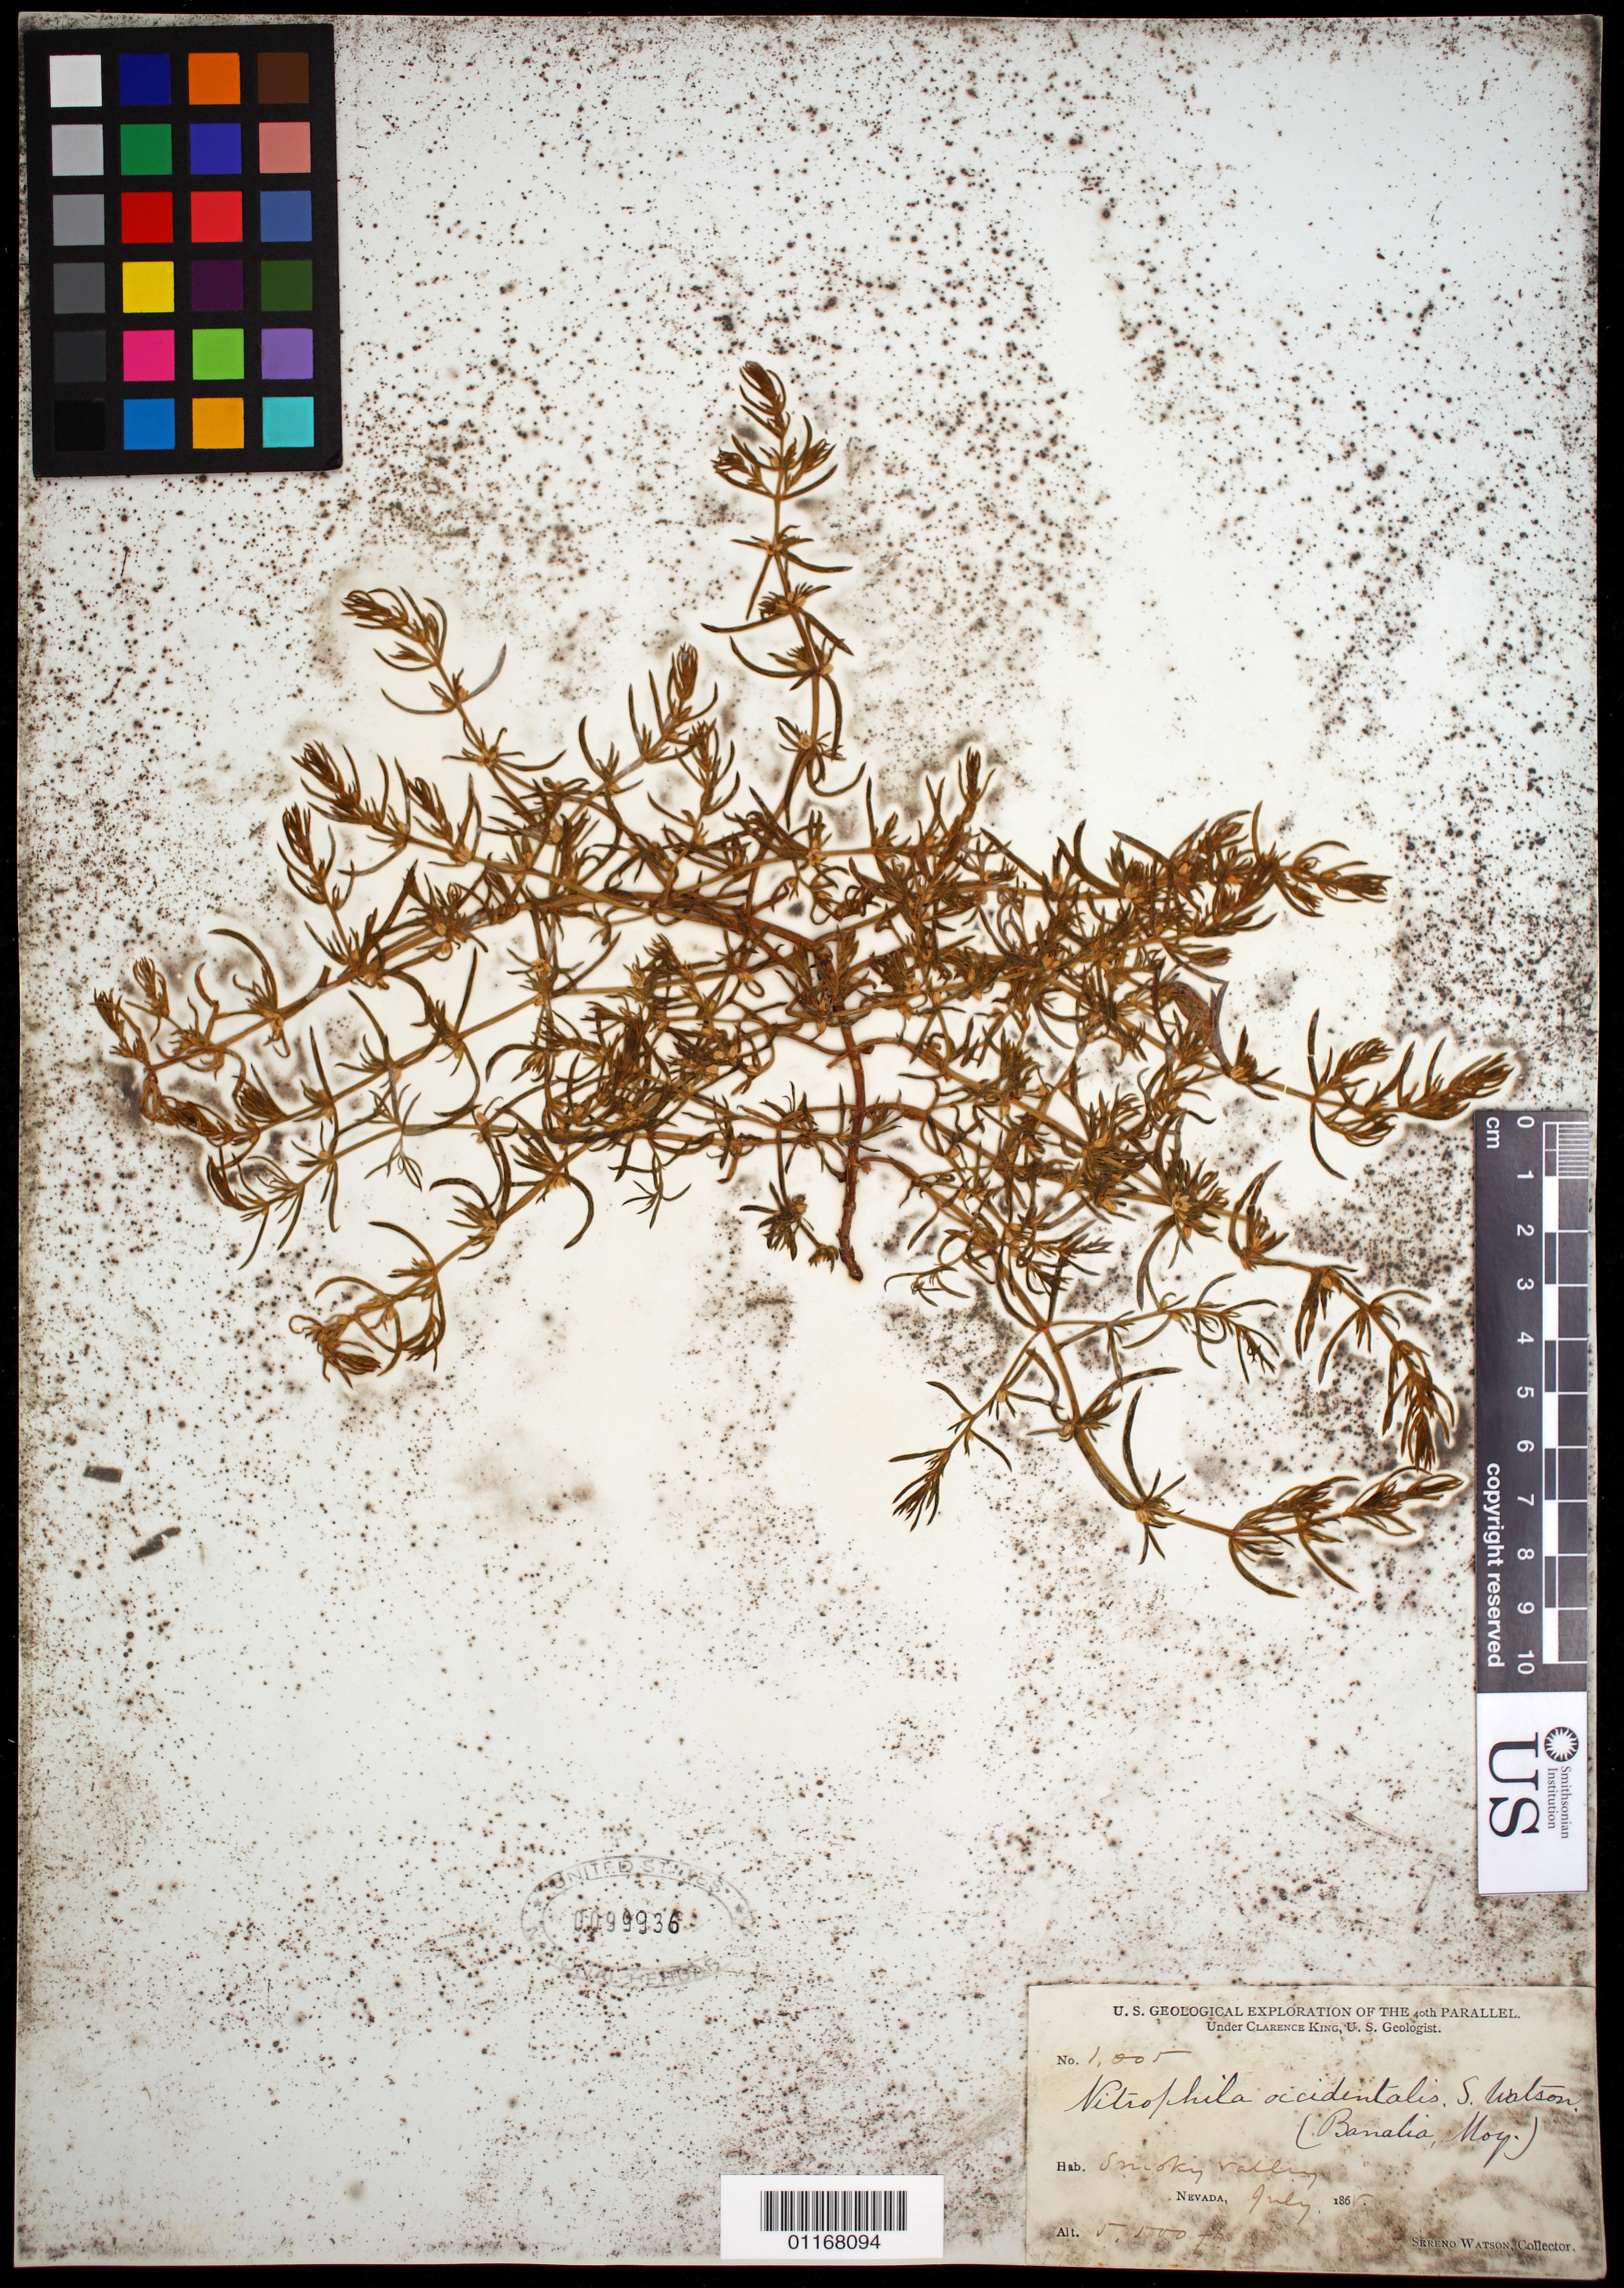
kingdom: Plantae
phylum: Tracheophyta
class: Magnoliopsida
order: Caryophyllales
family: Amaranthaceae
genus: Nitrophila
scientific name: Nitrophila occidentalis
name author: (Moq.) S. Watson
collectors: S. Watson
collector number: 1005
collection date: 1868-07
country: United States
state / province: Nevada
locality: Smoking Valley.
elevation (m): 1676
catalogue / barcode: US 99936